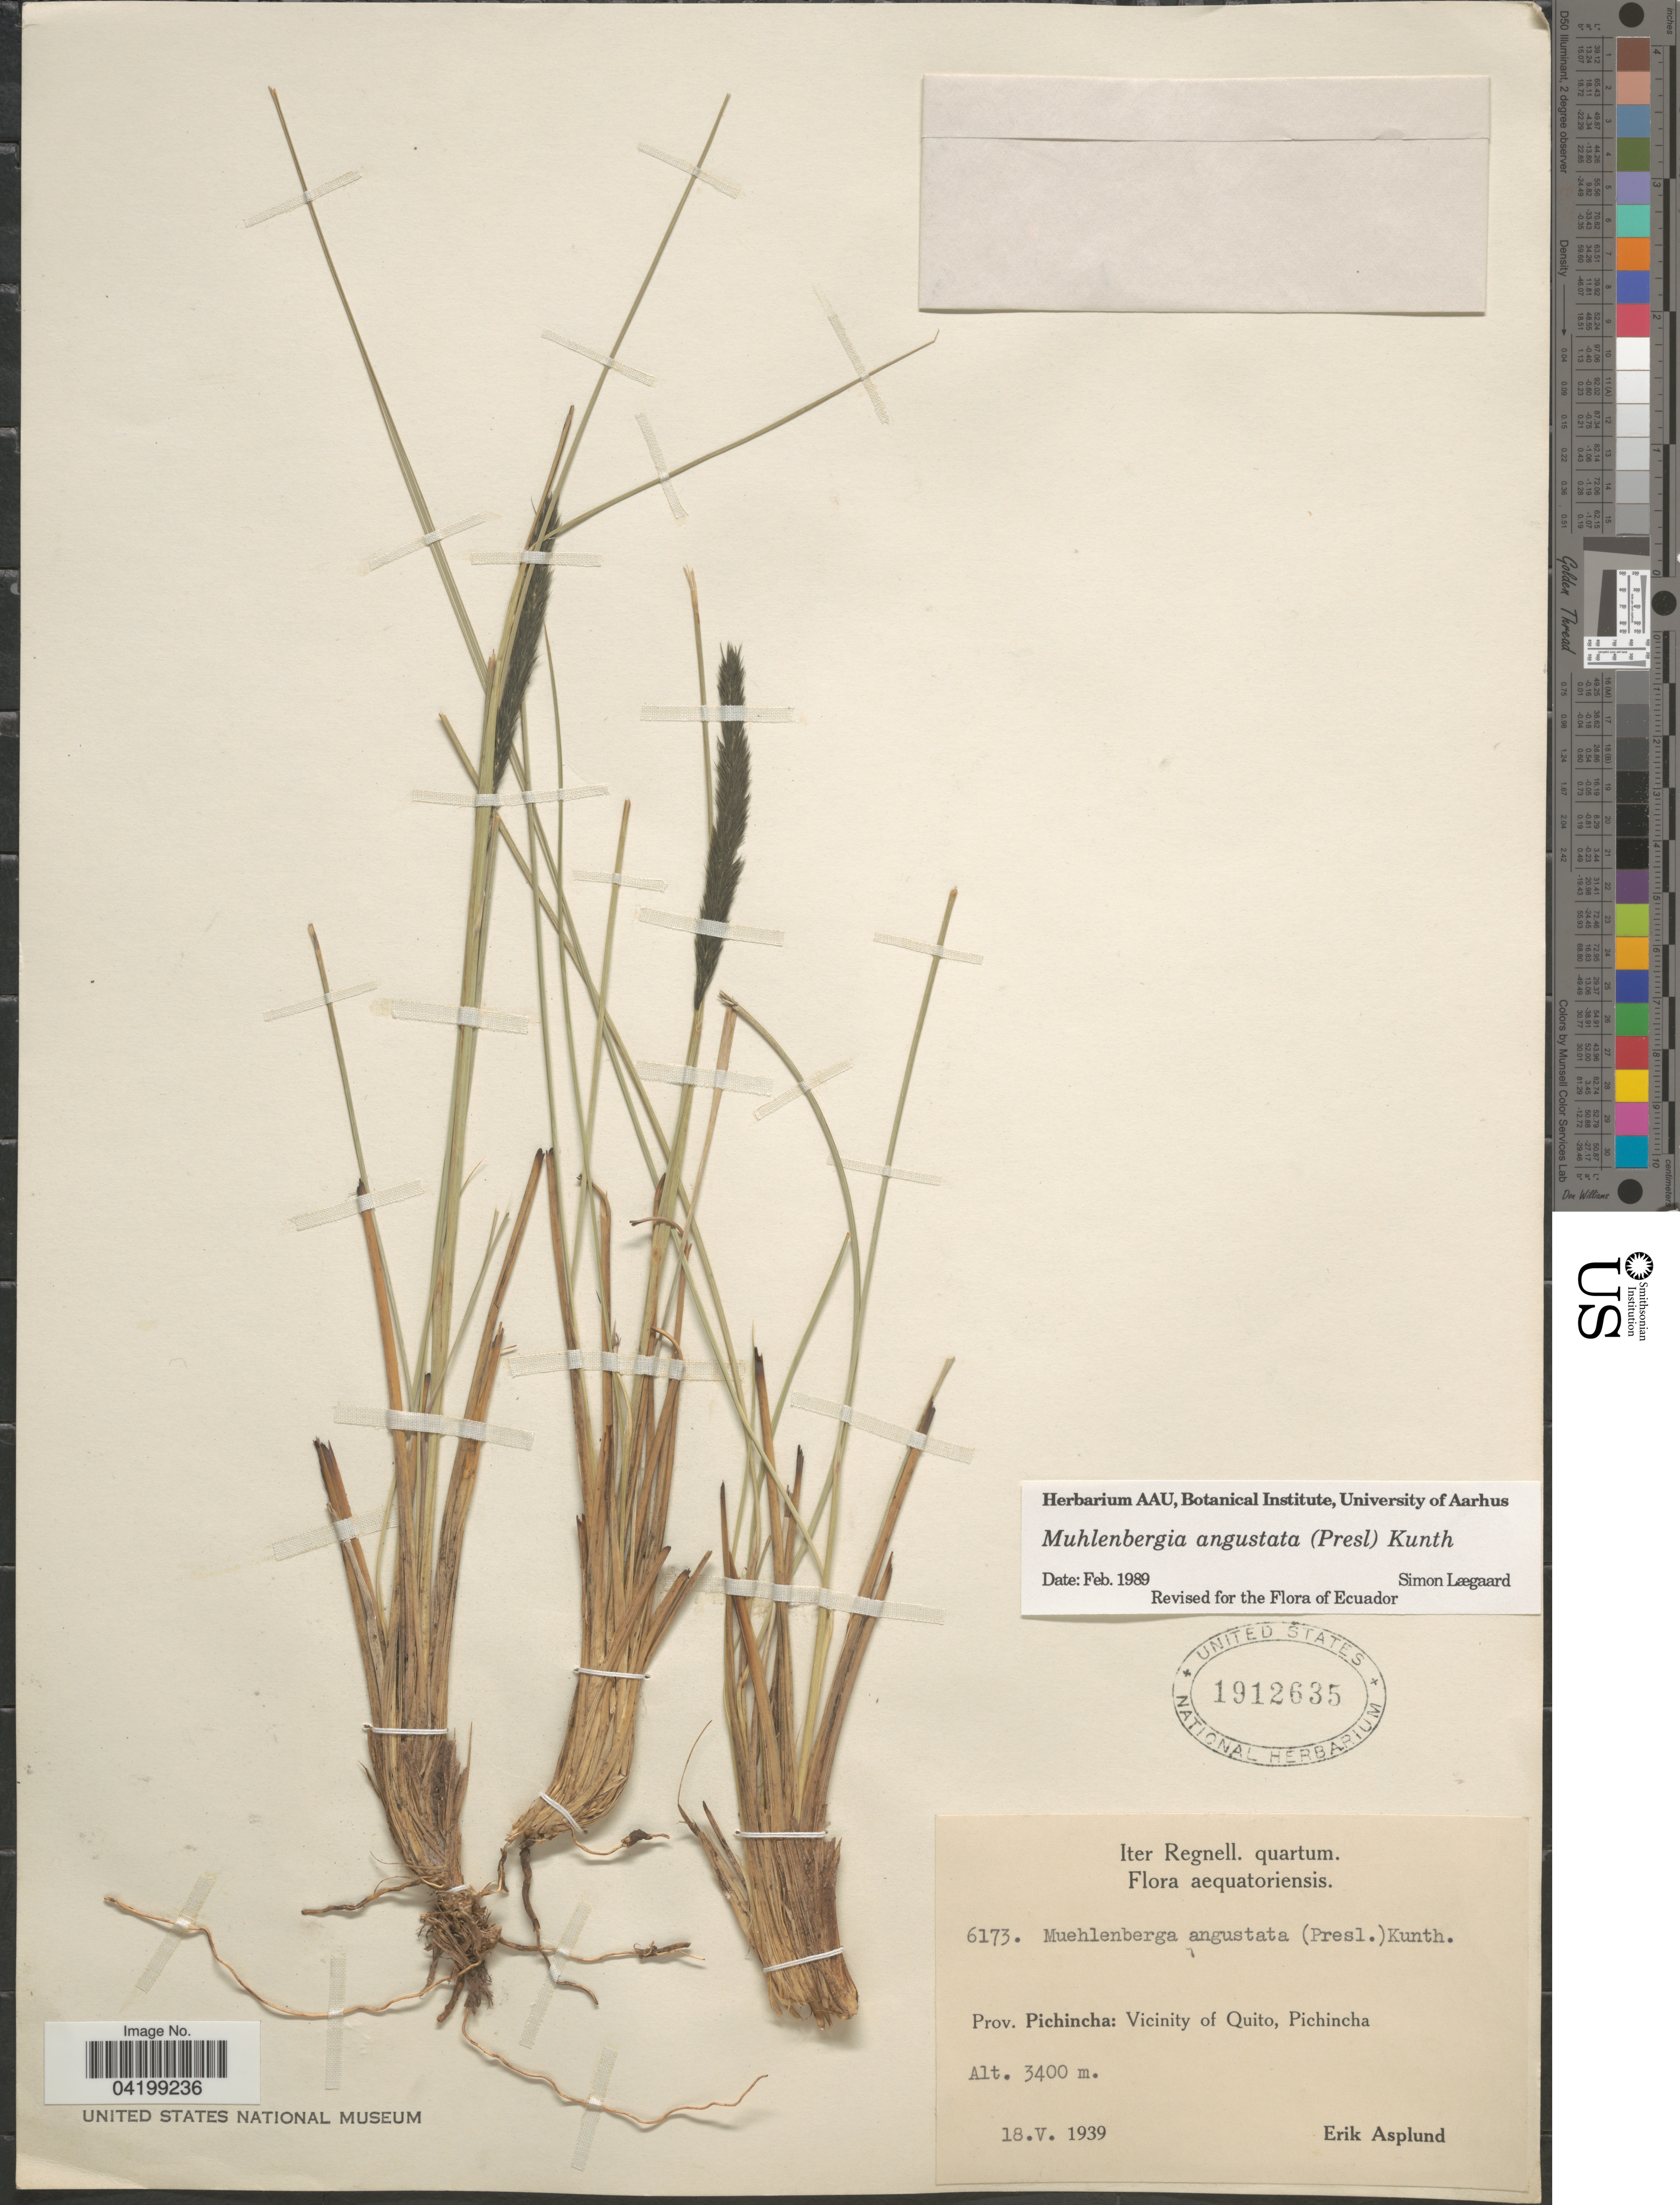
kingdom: Plantae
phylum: Tracheophyta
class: Liliopsida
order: Poales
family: Poaceae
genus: Muhlenbergia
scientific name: Muhlenbergia coerulea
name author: (Griseb.) Mez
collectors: E. Asplund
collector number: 6173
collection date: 1939-05-18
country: Ecuador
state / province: Pichincha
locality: Iter Regnell. quartum. Vicinity of Quito, Pichincha.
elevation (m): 3400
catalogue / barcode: US 1912635